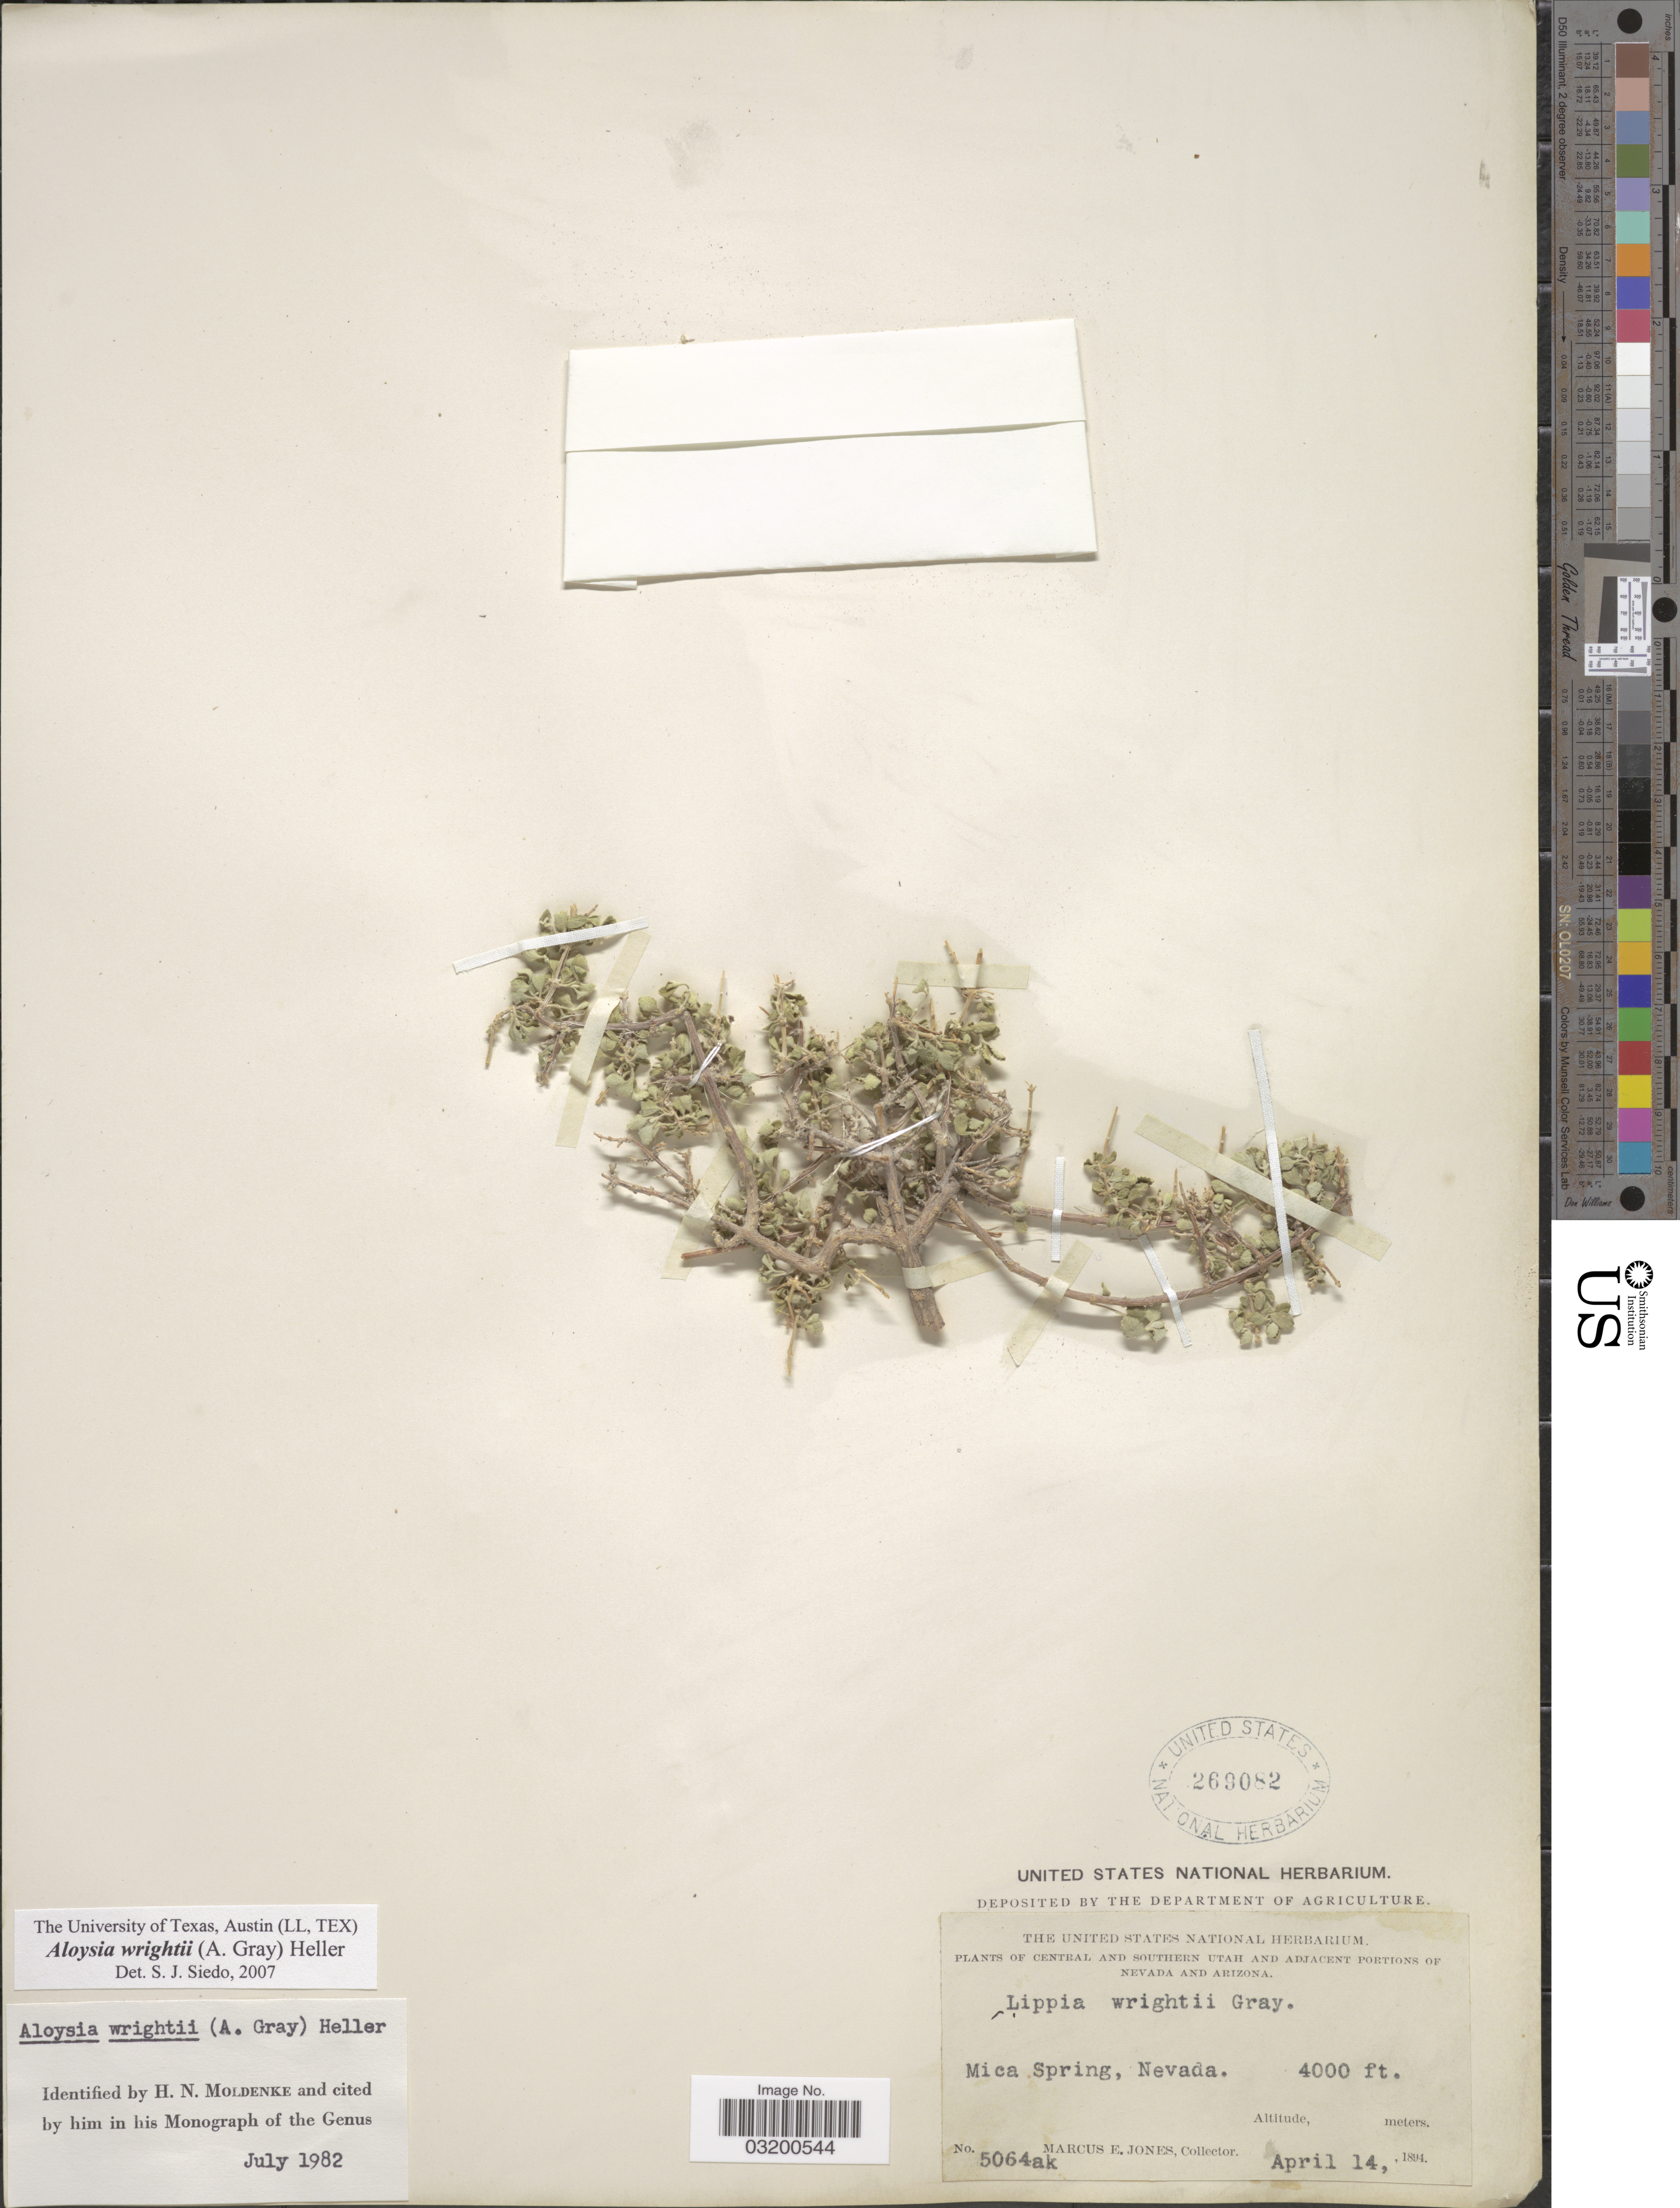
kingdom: Plantae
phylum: Tracheophyta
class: Magnoliopsida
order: Lamiales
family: Verbenaceae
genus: Aloysia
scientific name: Aloysia wrightii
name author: A. Heller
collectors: M. E. Jones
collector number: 5064ak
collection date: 1894-04-14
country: United States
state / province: Nevada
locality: Adjacent portions of Nevada. Mica Spring.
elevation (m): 1219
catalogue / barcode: US 269082